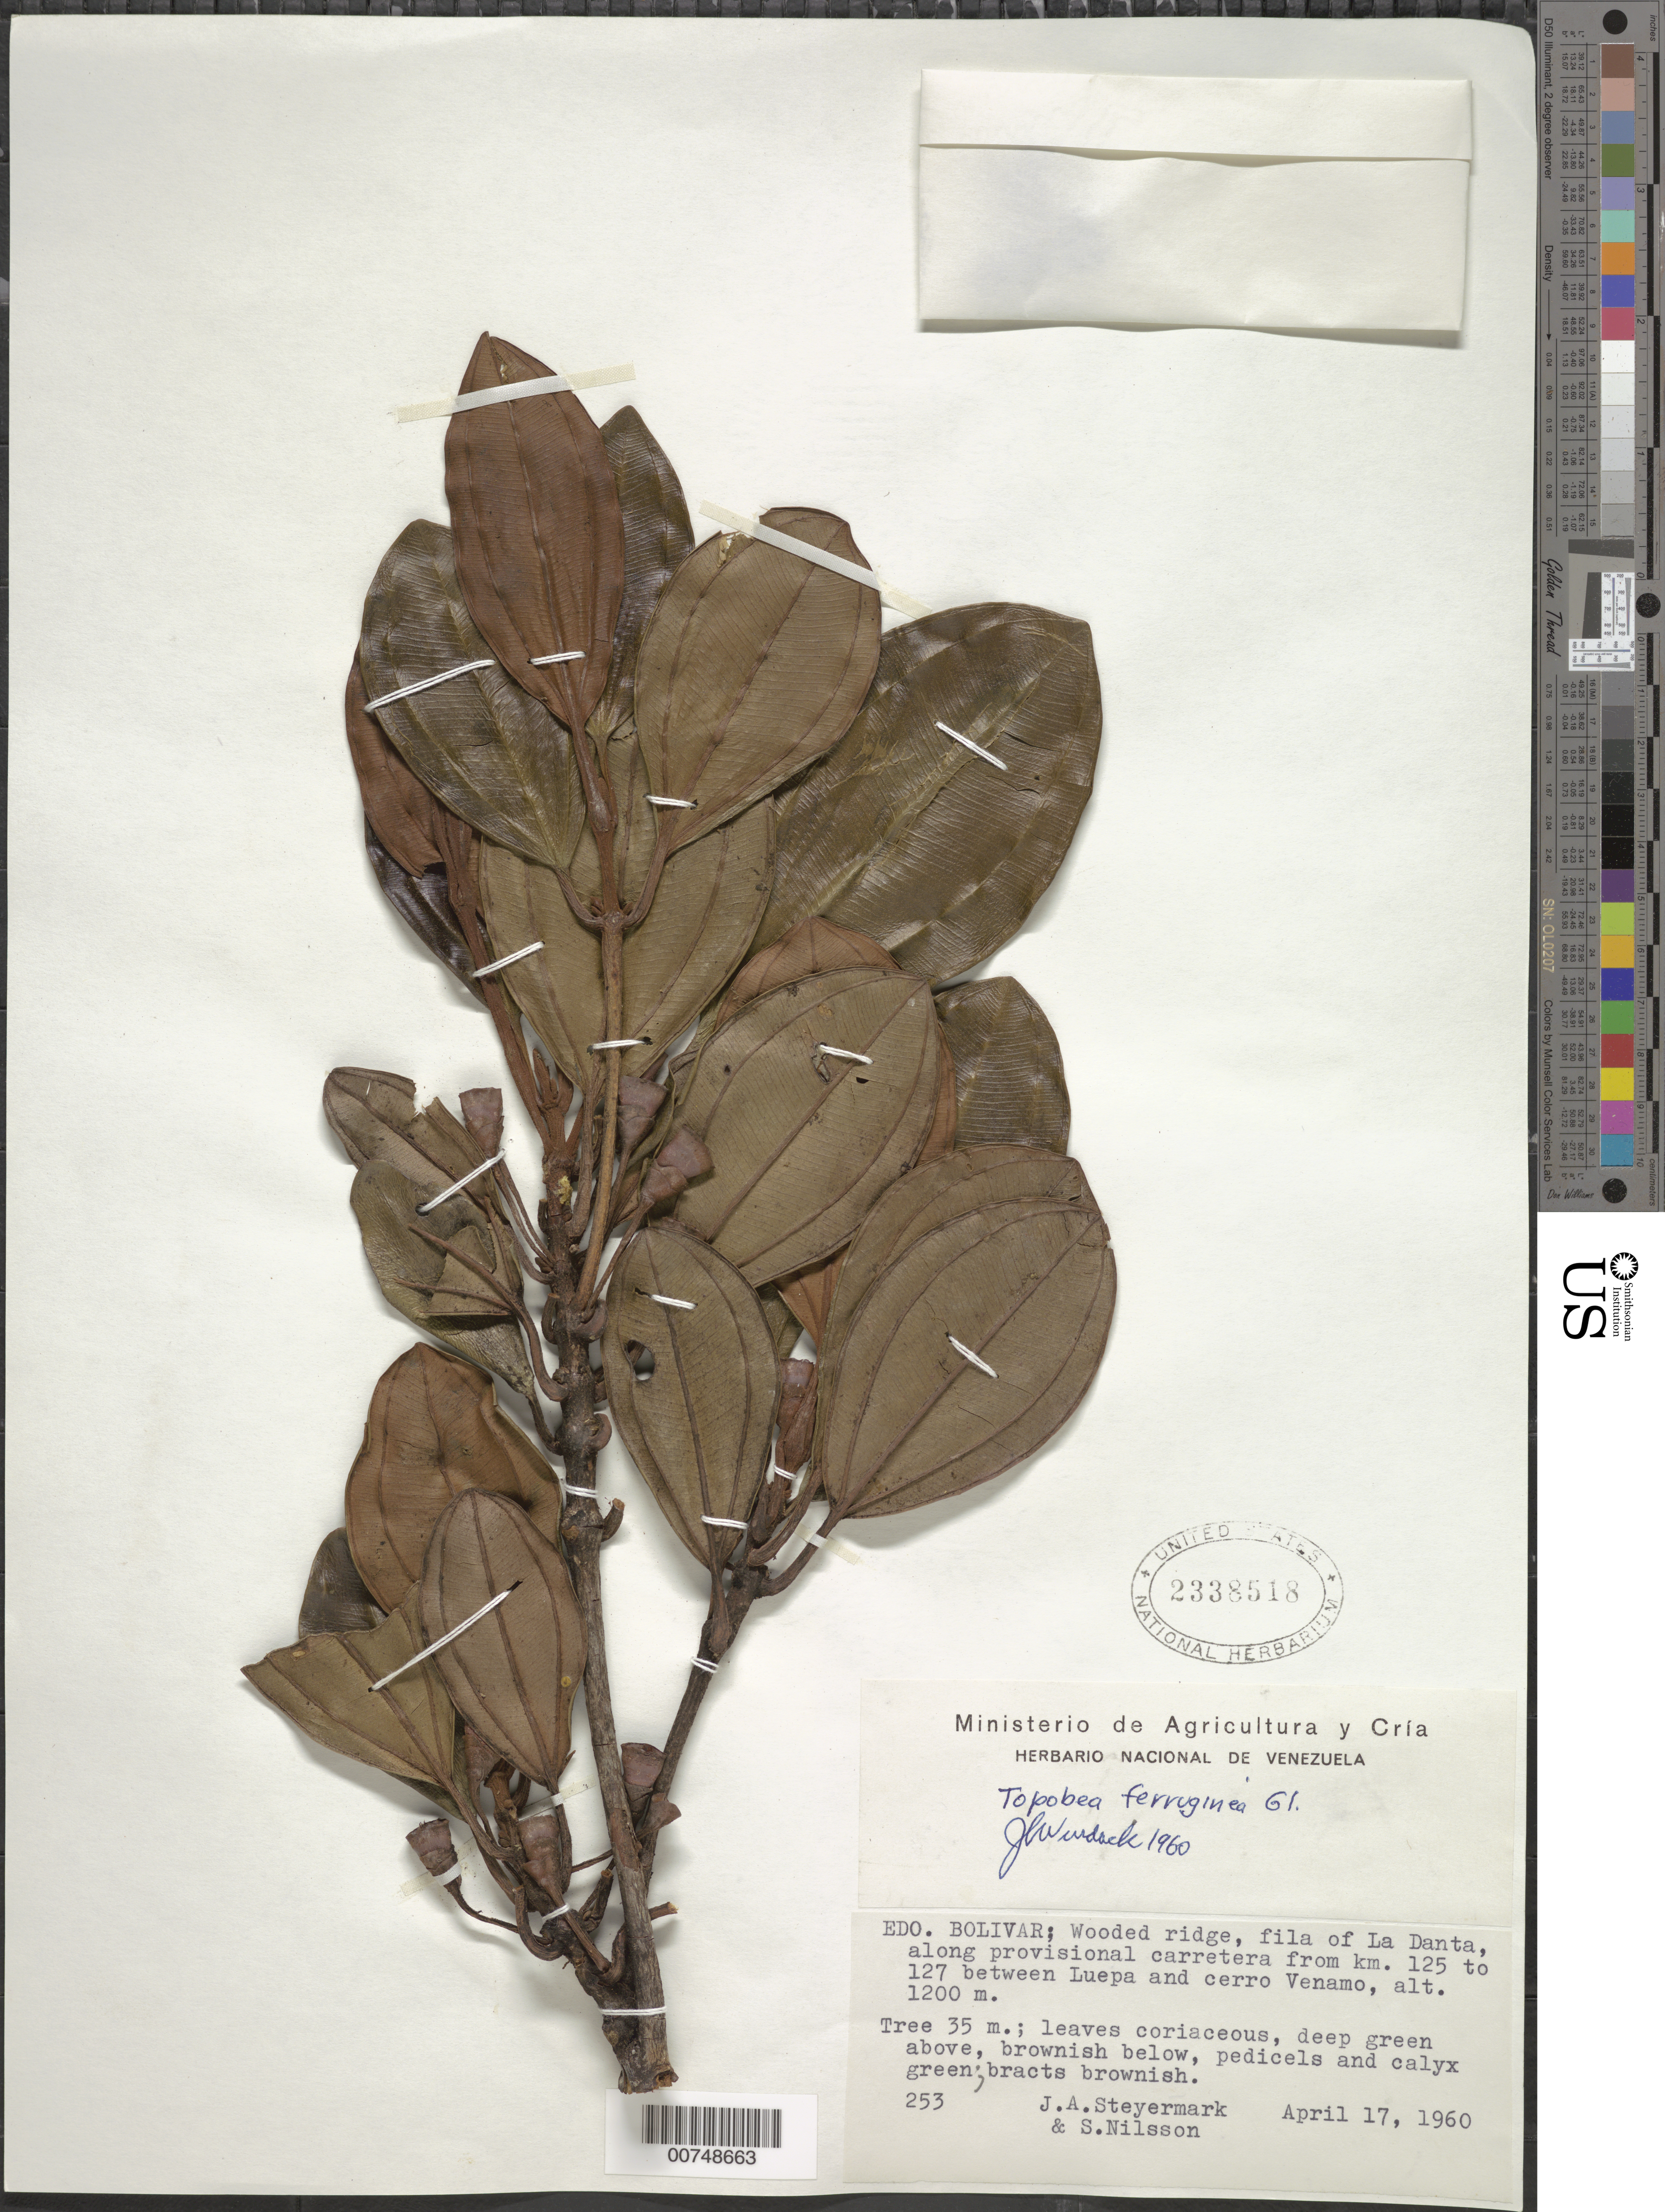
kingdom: Plantae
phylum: Tracheophyta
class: Magnoliopsida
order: Myrtales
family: Melastomataceae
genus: Topobea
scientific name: Topobea ferruginea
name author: Gleason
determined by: Wurdack, John J., (US), US (UNITED STATES)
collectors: J. Steyermark & S. Nilsson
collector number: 60 253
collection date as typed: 15-Apr-60 to 17-Apr-60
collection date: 1960-04-15/1960-04-17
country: Venezuela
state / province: Bolívar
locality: Fila La Danta, following the provisional carretera between campamento 125 and km 127, between Luepa and cerro Venamo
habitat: Along provisional carretera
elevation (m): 1200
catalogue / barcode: US 2338518